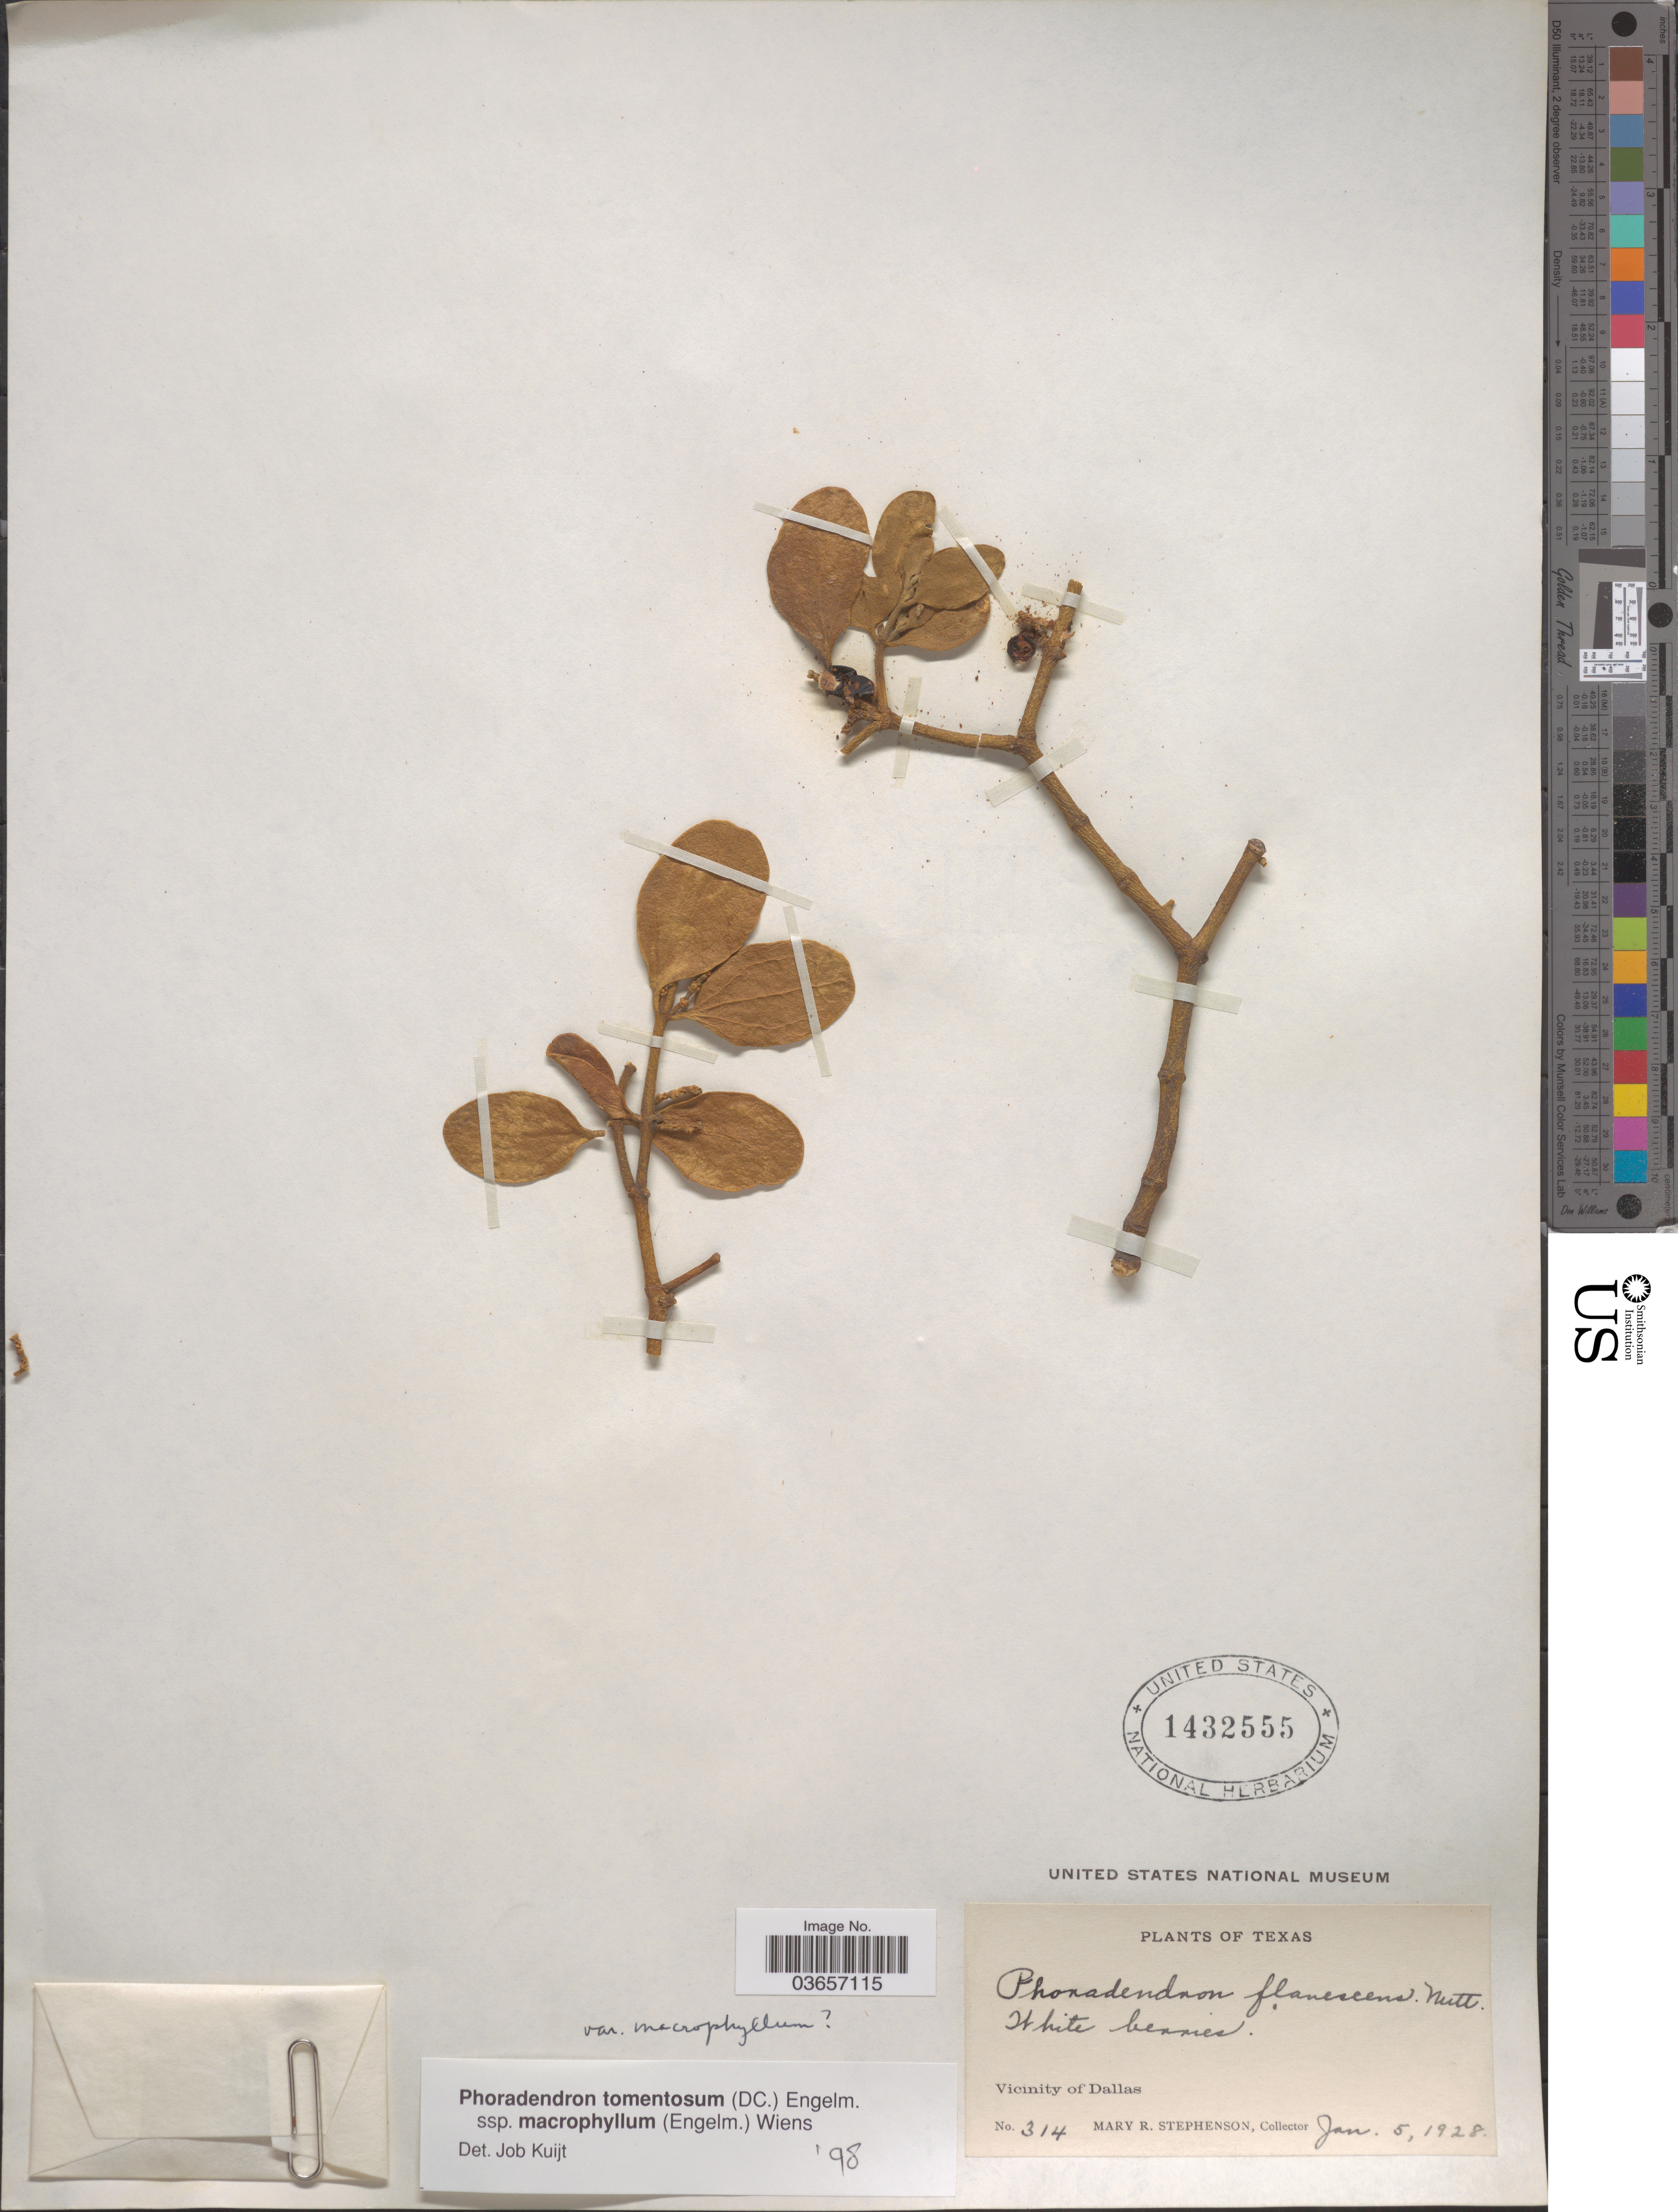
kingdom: Plantae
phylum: Tracheophyta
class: Magnoliopsida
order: Santalales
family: Viscaceae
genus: Phoradendron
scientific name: Phoradendron tomentosum var. macrophyllum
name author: (Engelm.) L.D. Benson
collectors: M. Stephenson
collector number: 314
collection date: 1928-01-05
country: United States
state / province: Texas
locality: Vicinity of Dallas.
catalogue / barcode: US 1432555